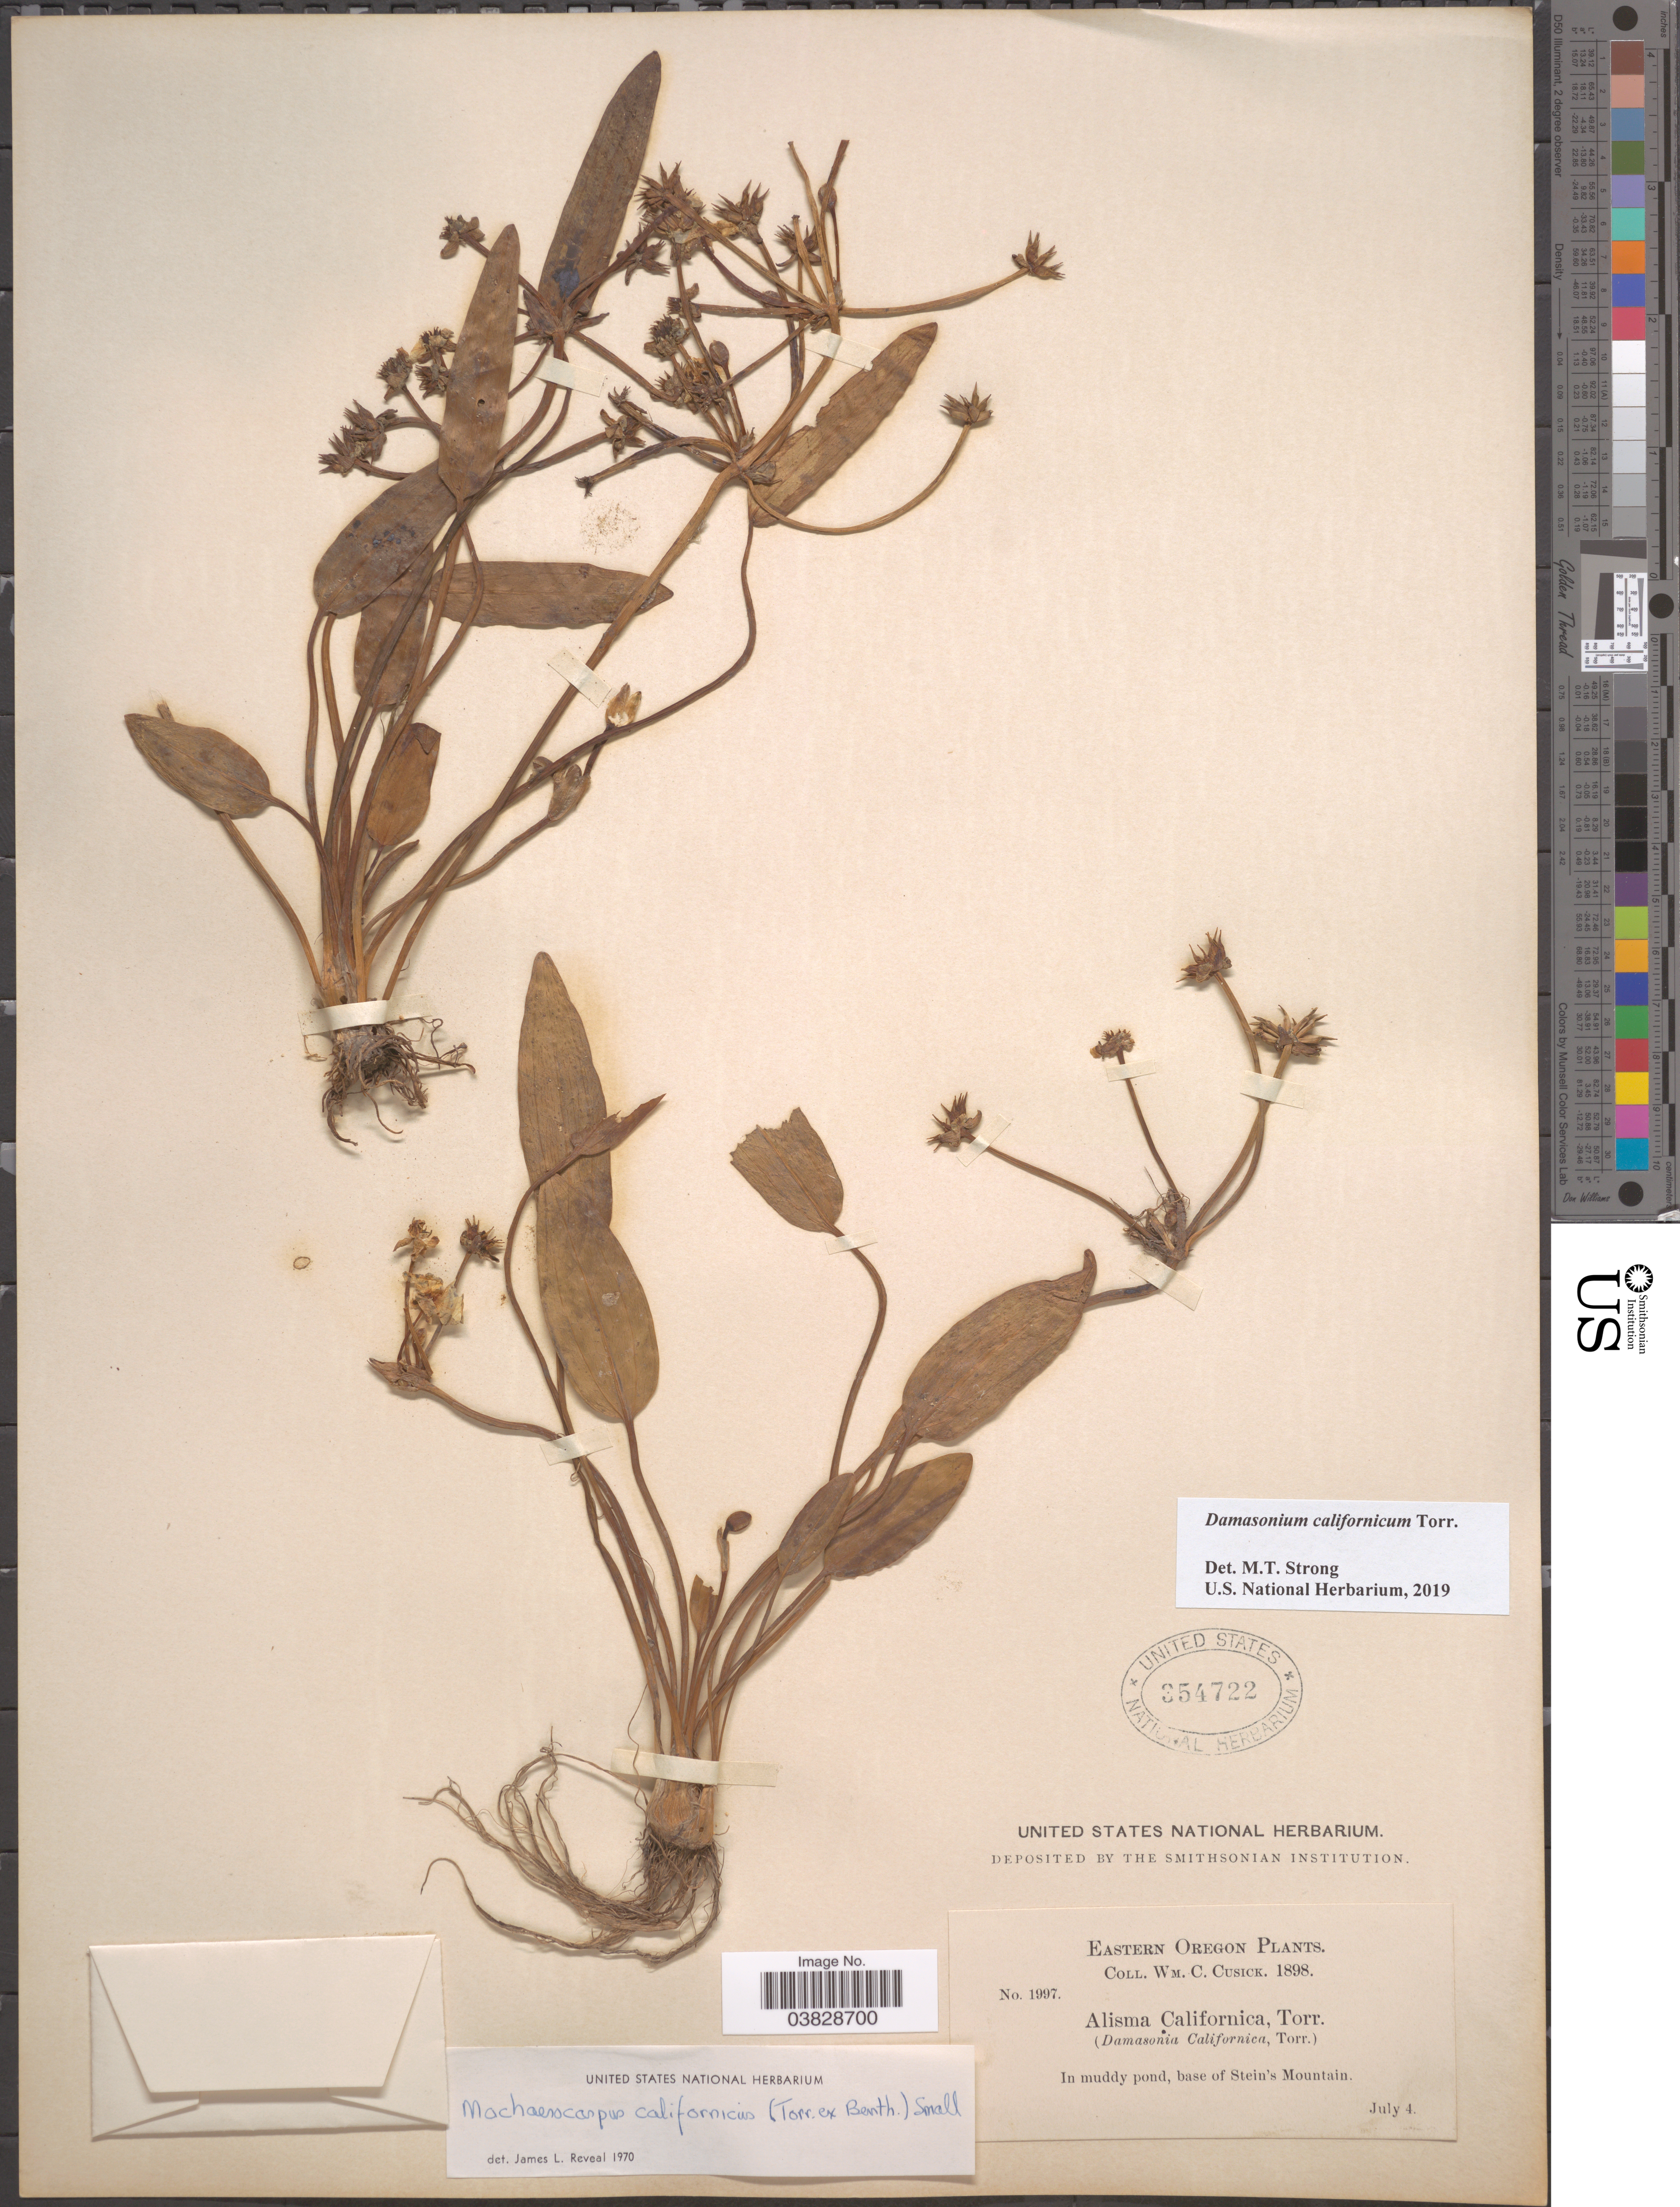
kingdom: Plantae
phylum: Tracheophyta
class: Liliopsida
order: Alismatales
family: Alismataceae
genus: Damasonium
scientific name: Damasonium californicum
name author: Torr.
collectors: W. C. Cusick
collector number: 1997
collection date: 1898-07-04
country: United States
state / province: Oregon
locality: Eastern Oregon. In muddy pond, base of Stein's Mountain.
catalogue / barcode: US 354722